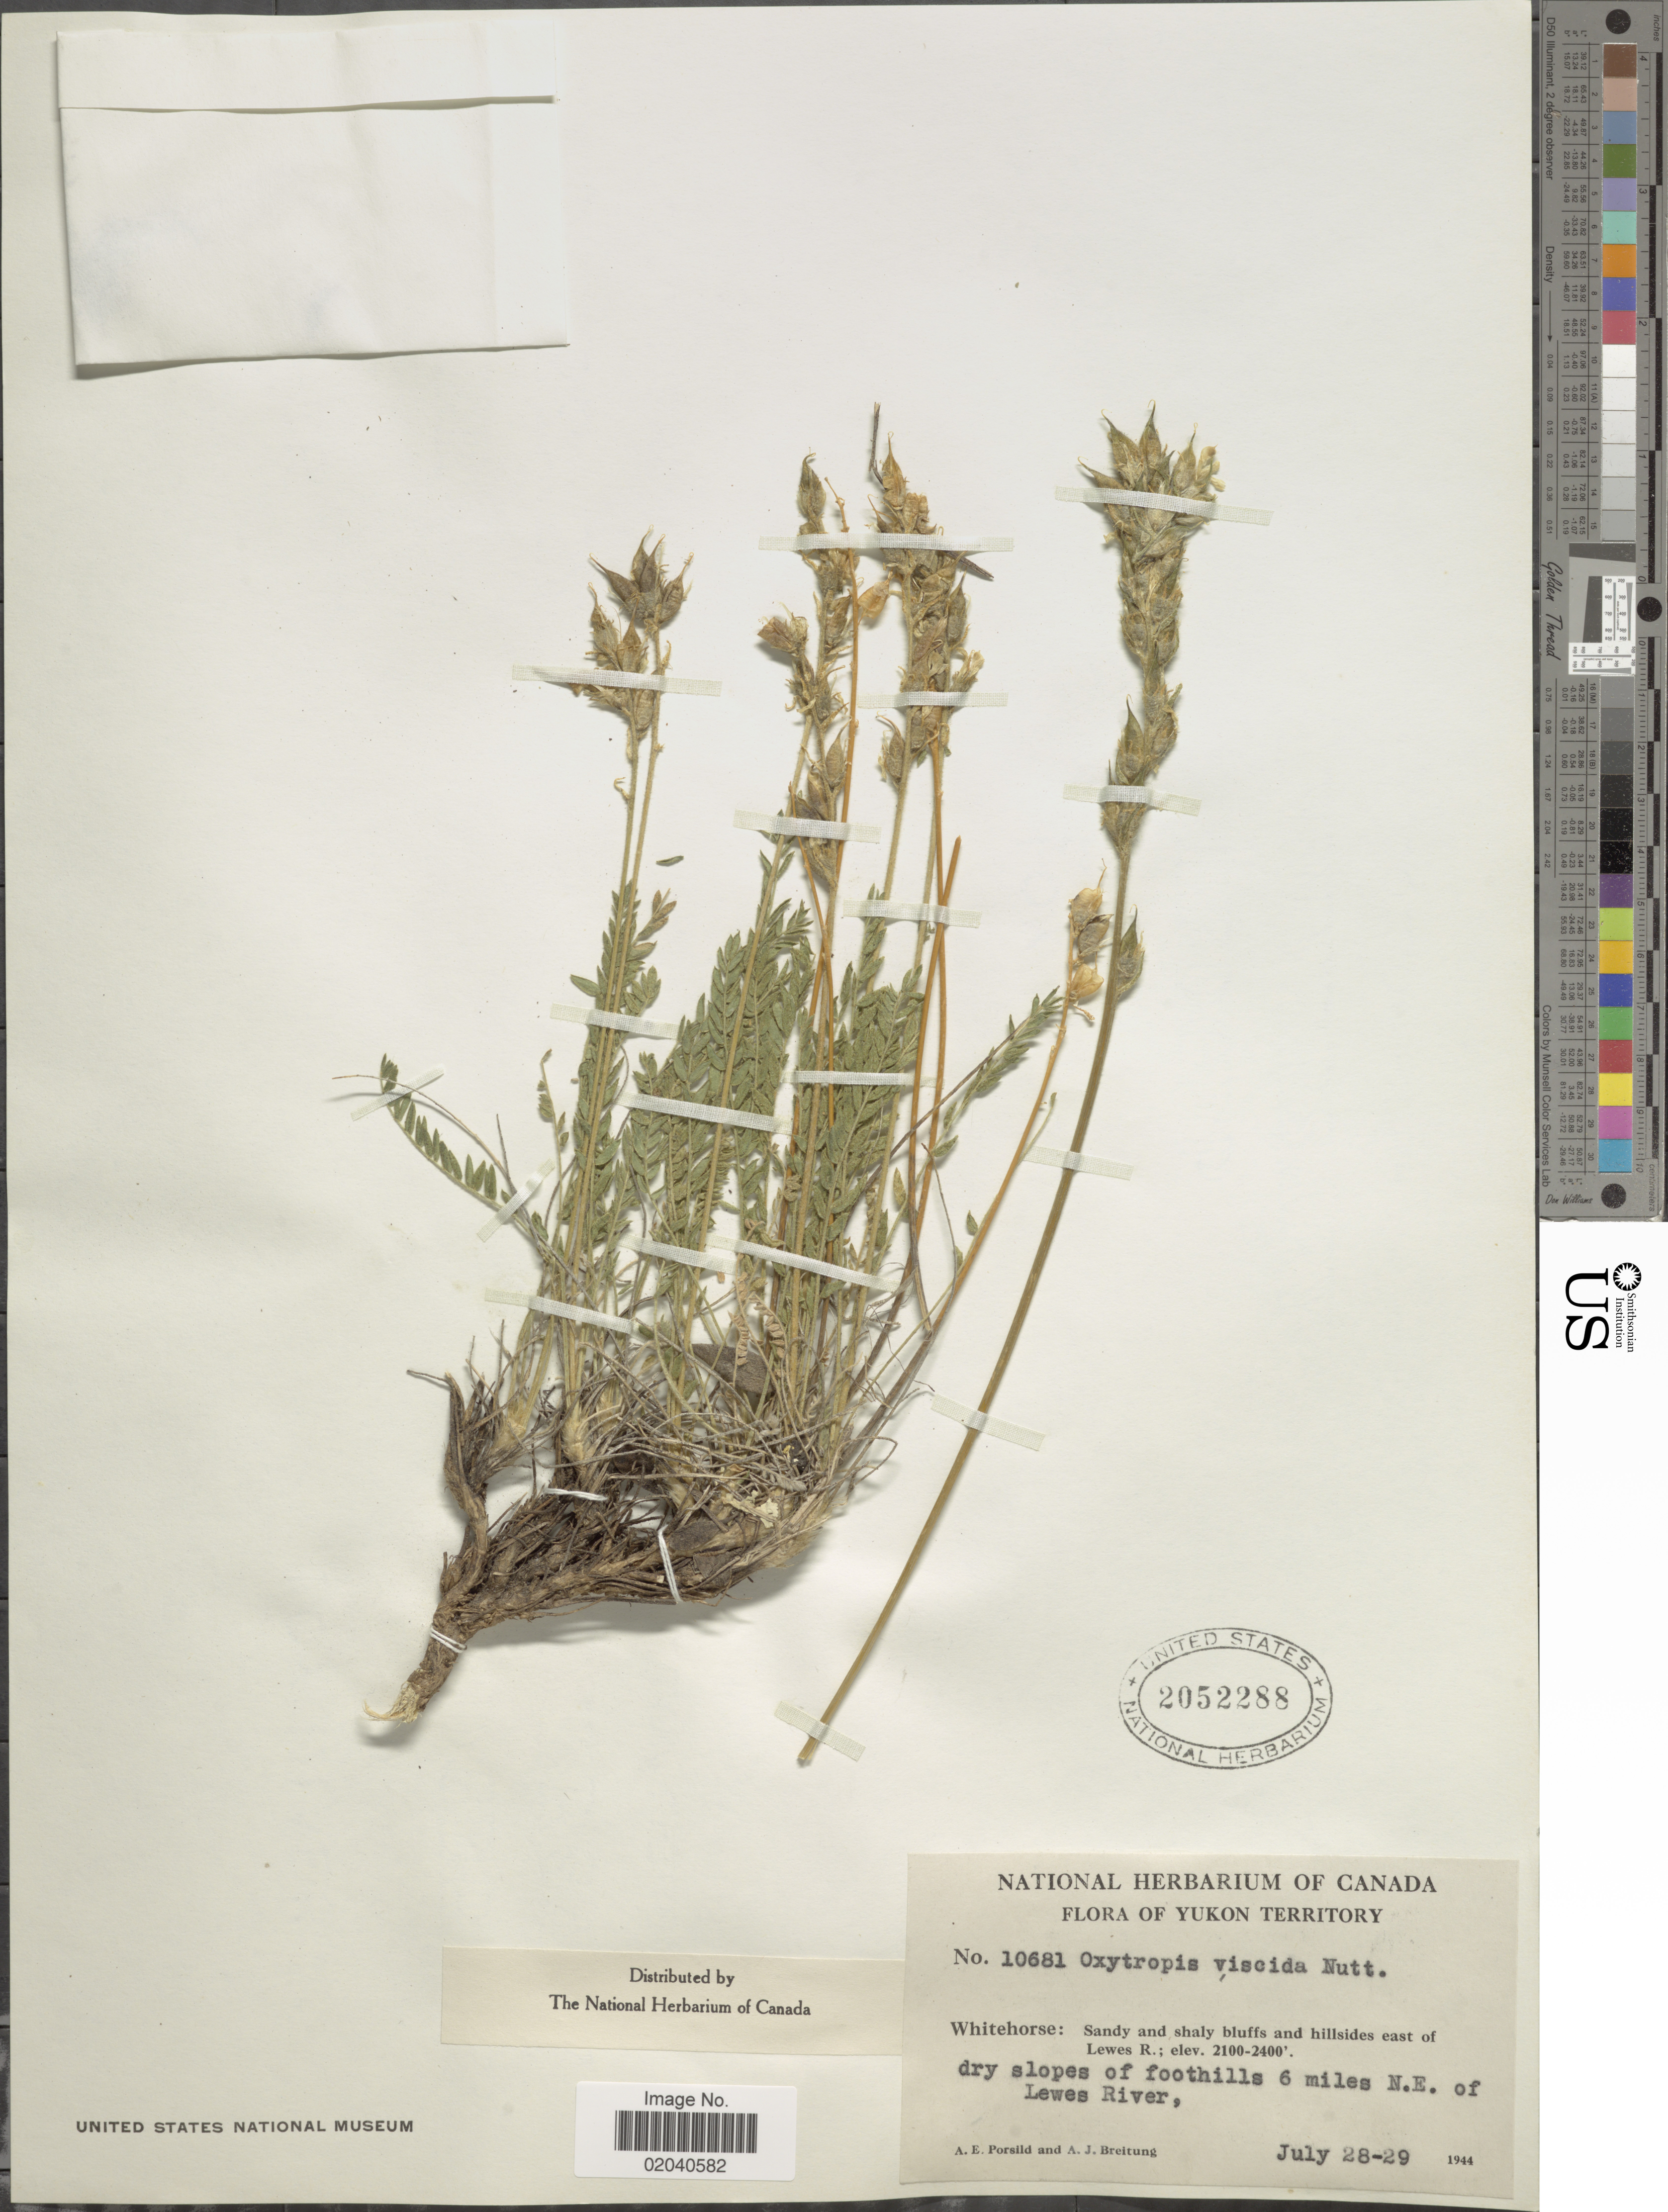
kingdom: Plantae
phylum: Tracheophyta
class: Magnoliopsida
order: Fabales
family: Fabaceae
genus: Oxytropis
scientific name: Oxytropis viscida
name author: Nutt.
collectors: A. E. Porsild & A. Breitung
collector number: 10681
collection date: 1944-07-28/1944-07-29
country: Canada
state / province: Yukon Territory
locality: Whitehorse: sandy and shaly bluffs and hillsides east of Lewes R. dry slopes of foothills 6 miles N.E. of Lewes River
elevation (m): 640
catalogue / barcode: US 2052288